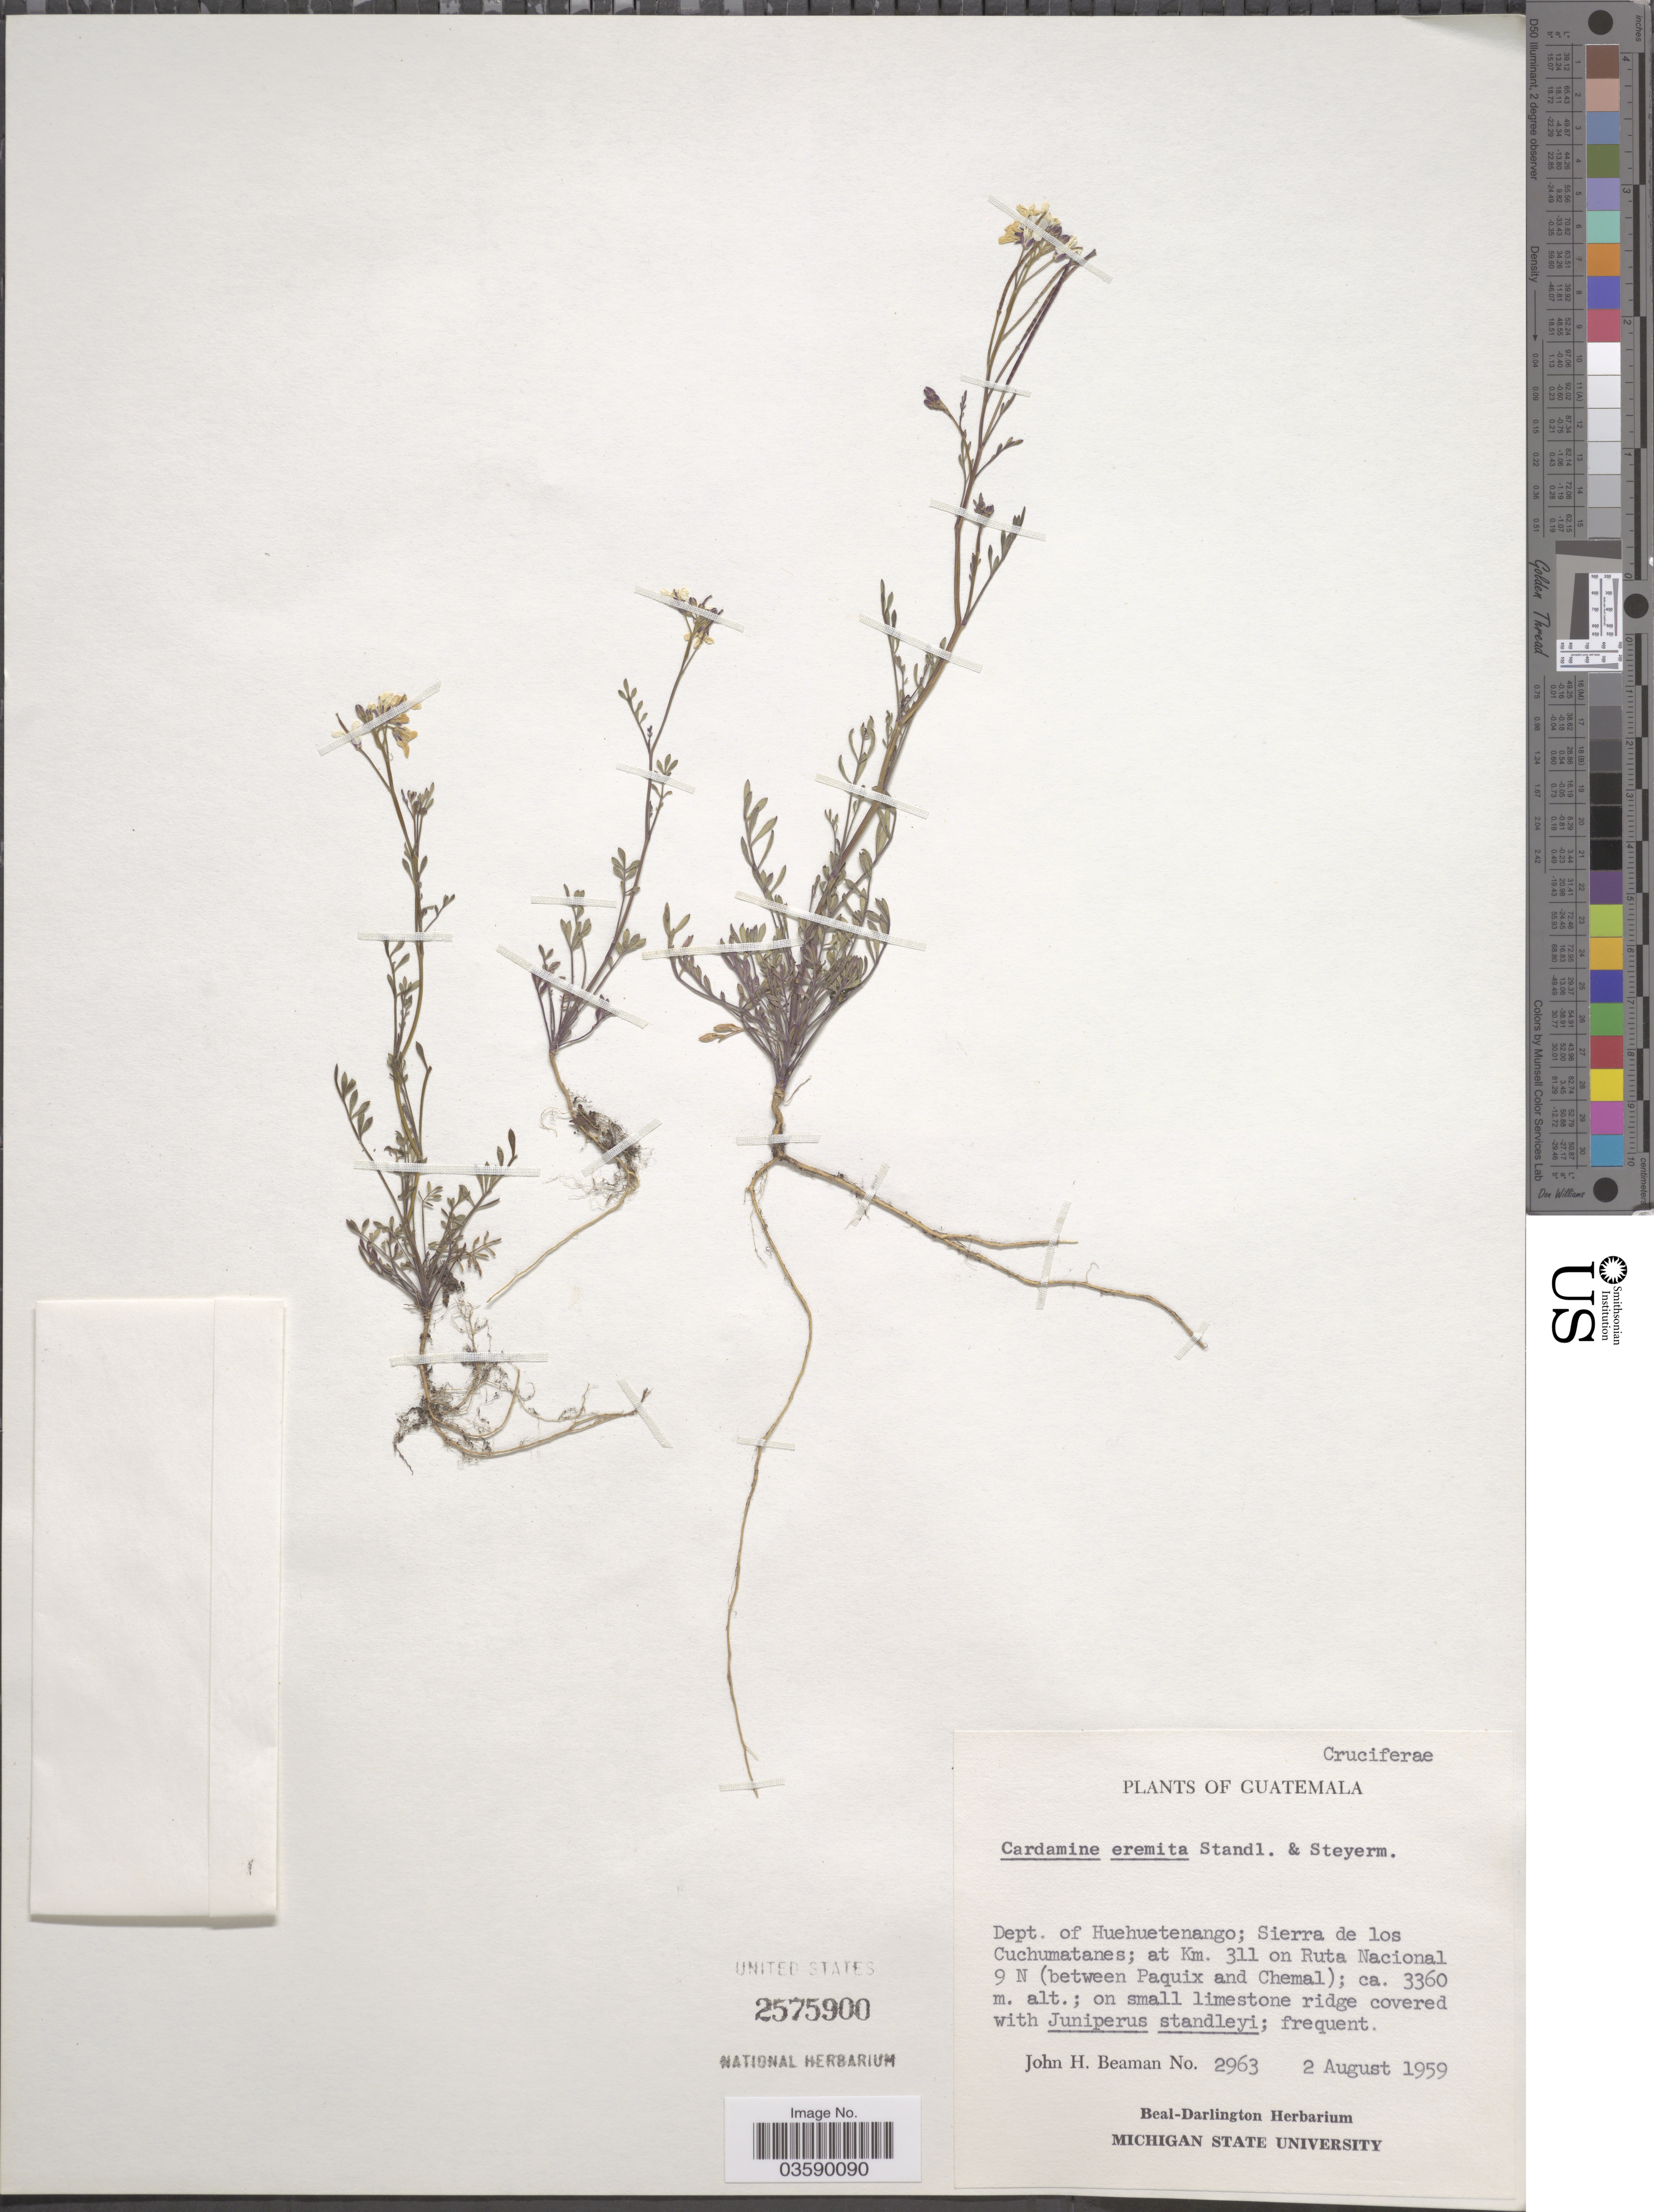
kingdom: Plantae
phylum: Tracheophyta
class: Magnoliopsida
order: Brassicales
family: Brassicaceae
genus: Cardamine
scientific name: Cardamine eremita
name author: Standl. & Steyerm.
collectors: J. H. Beaman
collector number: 2963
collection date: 1959-08-02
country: Guatemala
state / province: Huehuetenango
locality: Dept. of Huehuetenango; Sierra de los Cuchumatanes; at Km. 311 on Ruta Nacional 9 N (between Paquix and Chemal).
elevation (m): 3360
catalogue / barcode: US 2575900